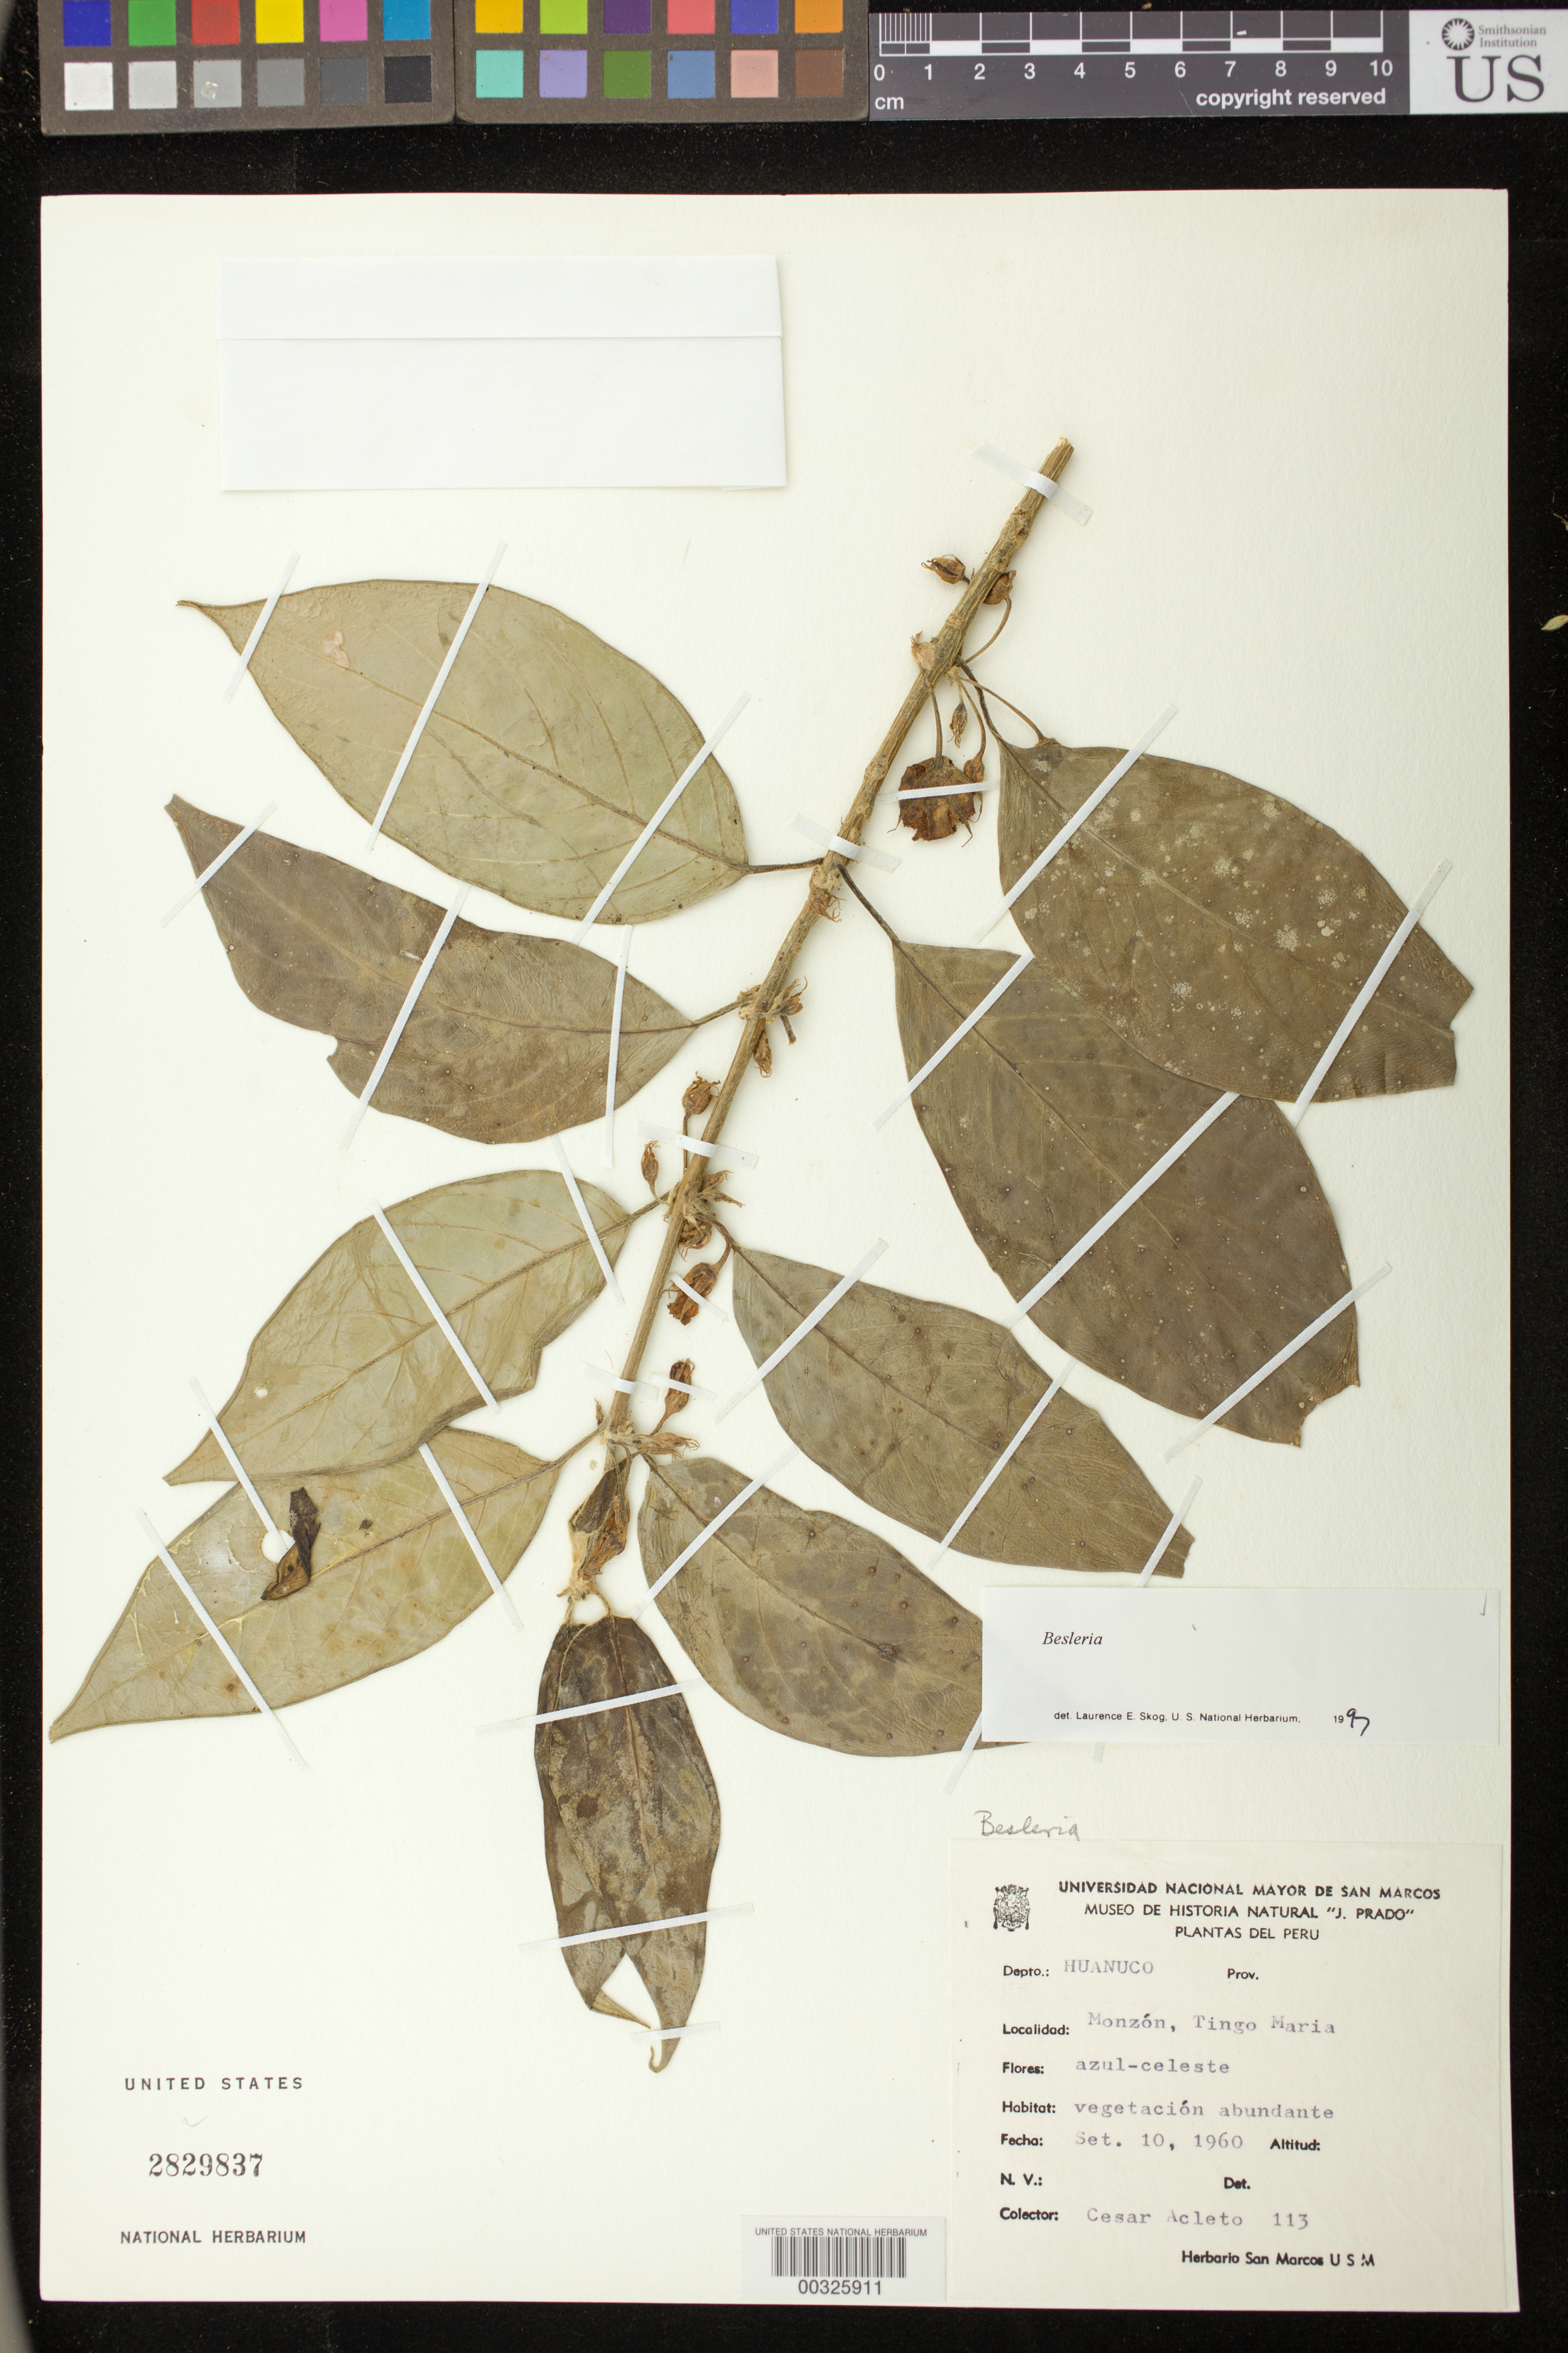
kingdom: Plantae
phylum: Tracheophyta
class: Magnoliopsida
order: Lamiales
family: Gesneriaceae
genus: Besleria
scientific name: Besleria sp.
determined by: Skog, Laurence E.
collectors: C. Acleto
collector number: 113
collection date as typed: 10 Sep 1960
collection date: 1960-09-10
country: Peru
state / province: Huánuco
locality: Monzón, Tingo Maria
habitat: Vegetación abundante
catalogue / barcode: US 2829837